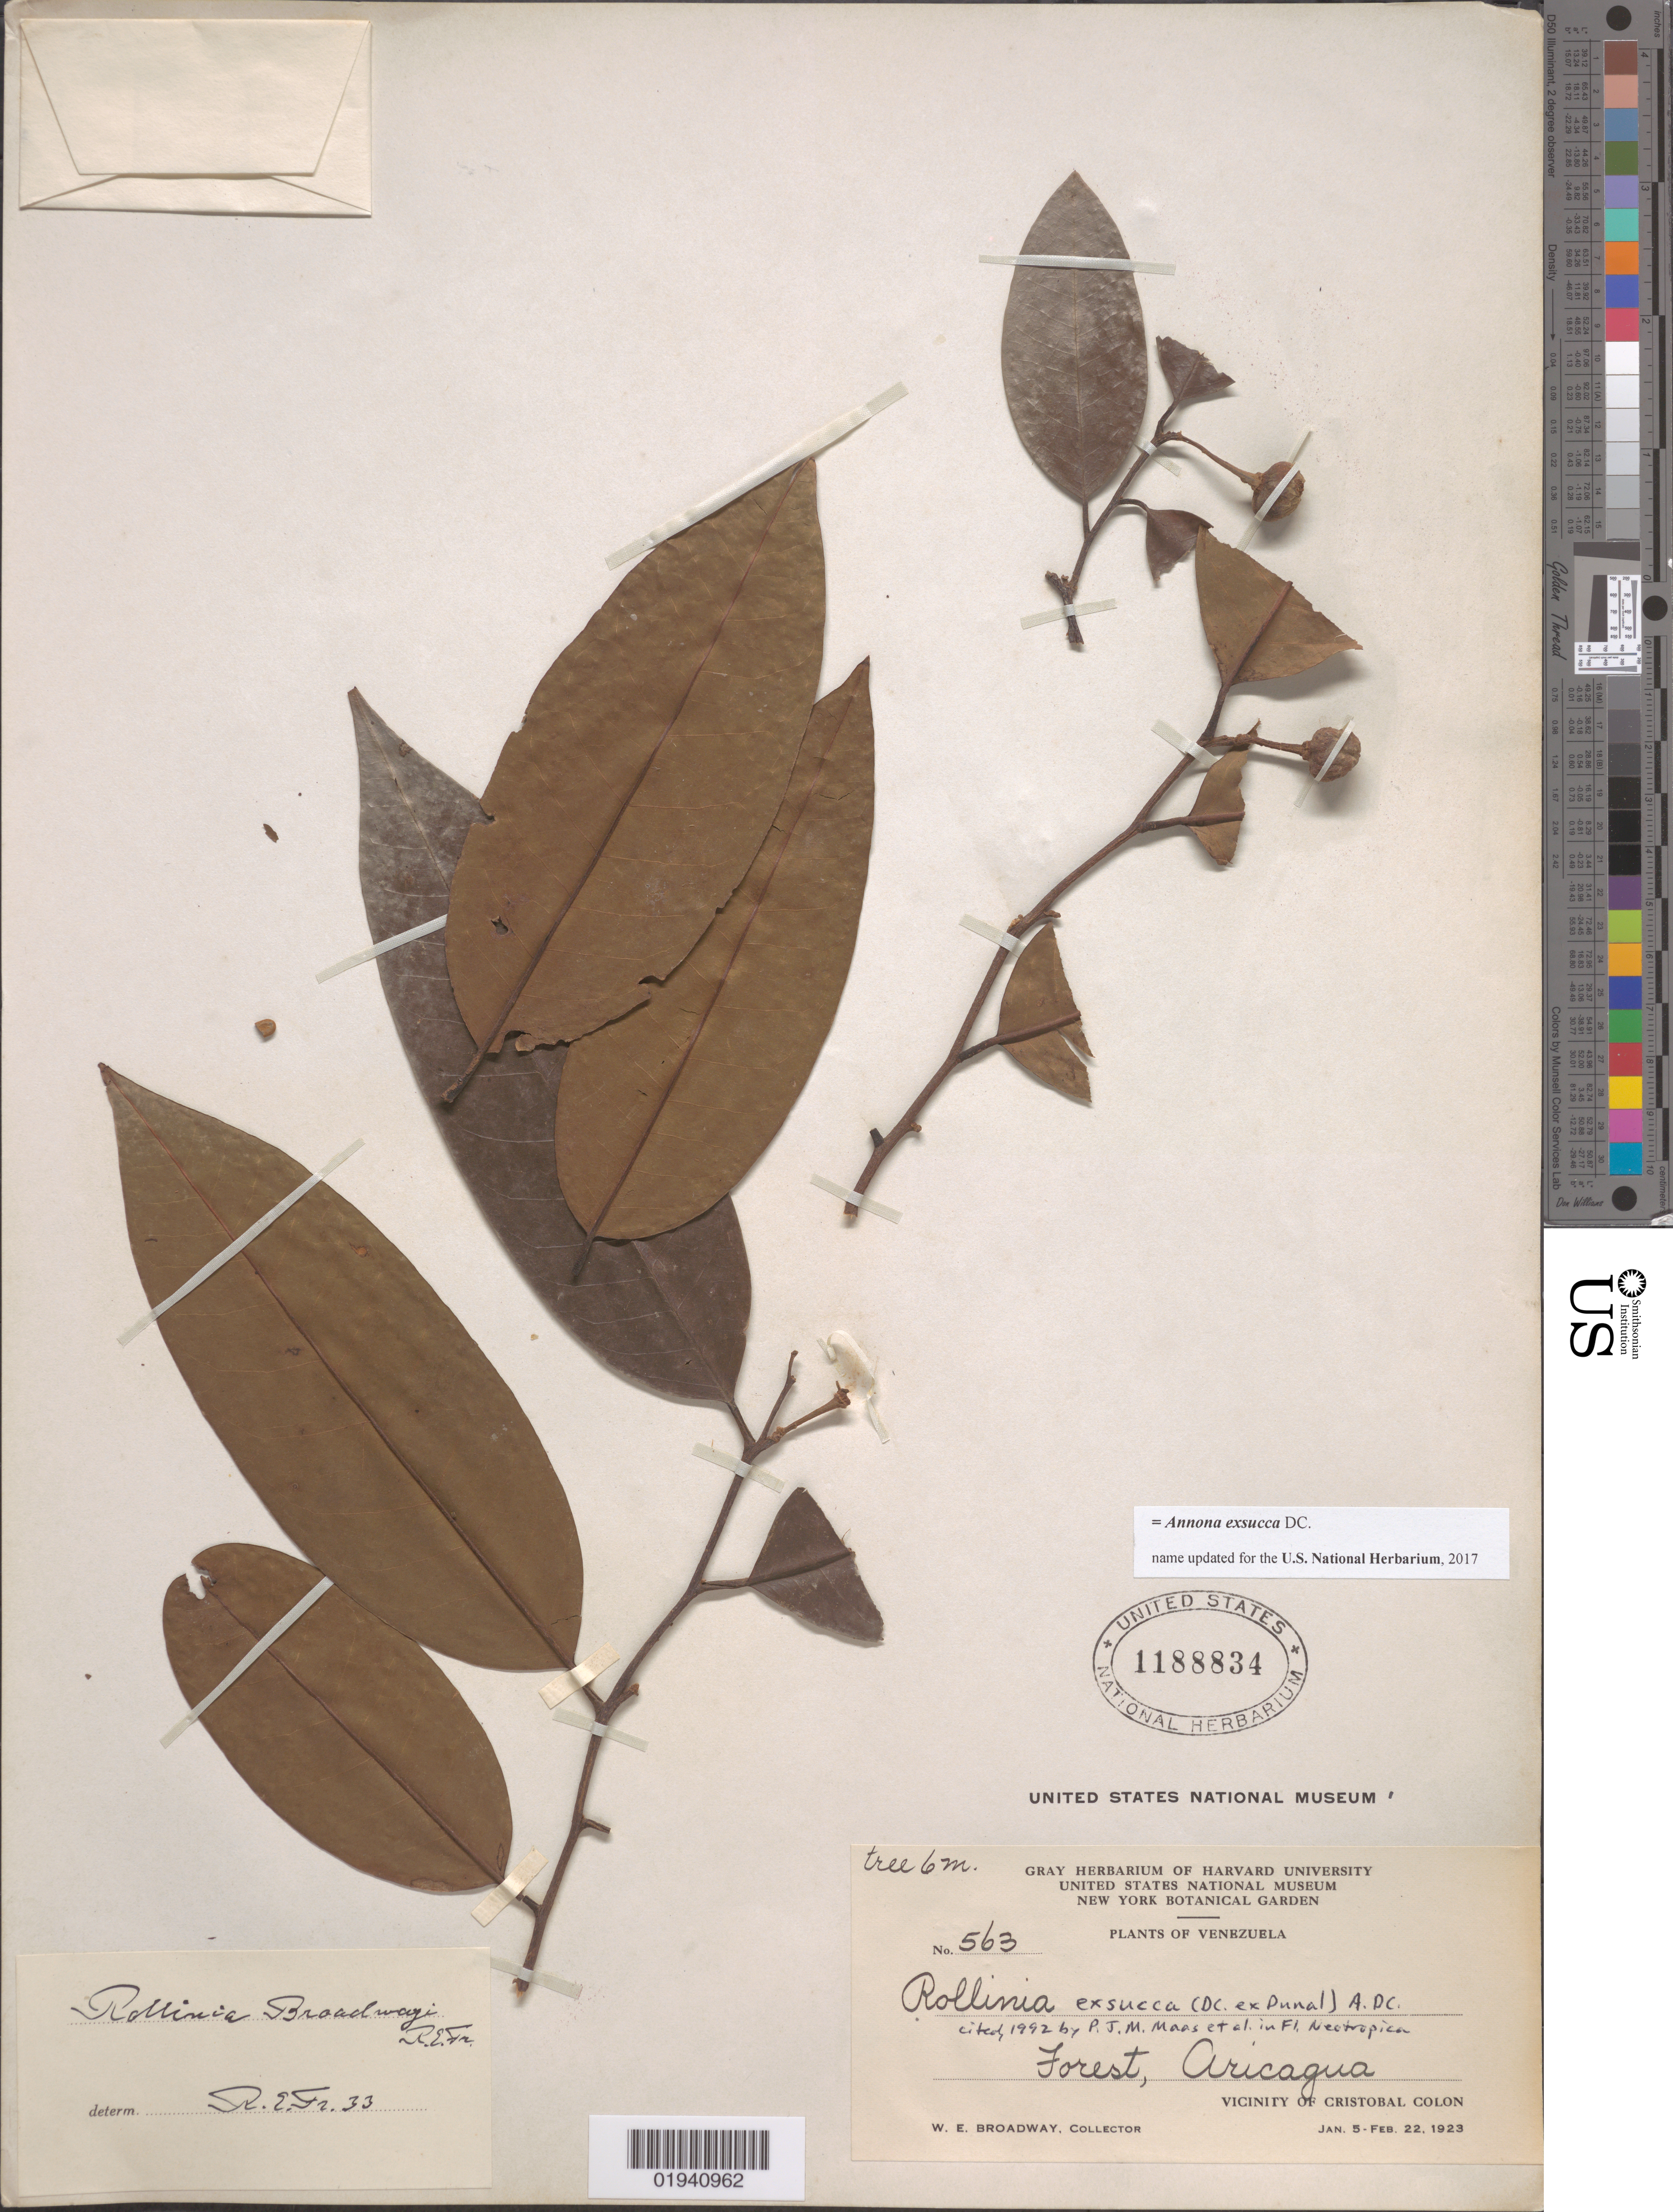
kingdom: Plantae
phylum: Tracheophyta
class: Magnoliopsida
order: Magnoliales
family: Annonaceae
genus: Annona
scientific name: Annona exsucca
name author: DC. ex Dunal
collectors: W. E. Broadway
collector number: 563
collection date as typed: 05 Jan 1923 to 22 Feb 1923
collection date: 1923-01-05/1923-02-22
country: Venezuela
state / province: Portuguesa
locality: Aricagua, vicinity of Cristobal Colon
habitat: forest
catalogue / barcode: US 1188834